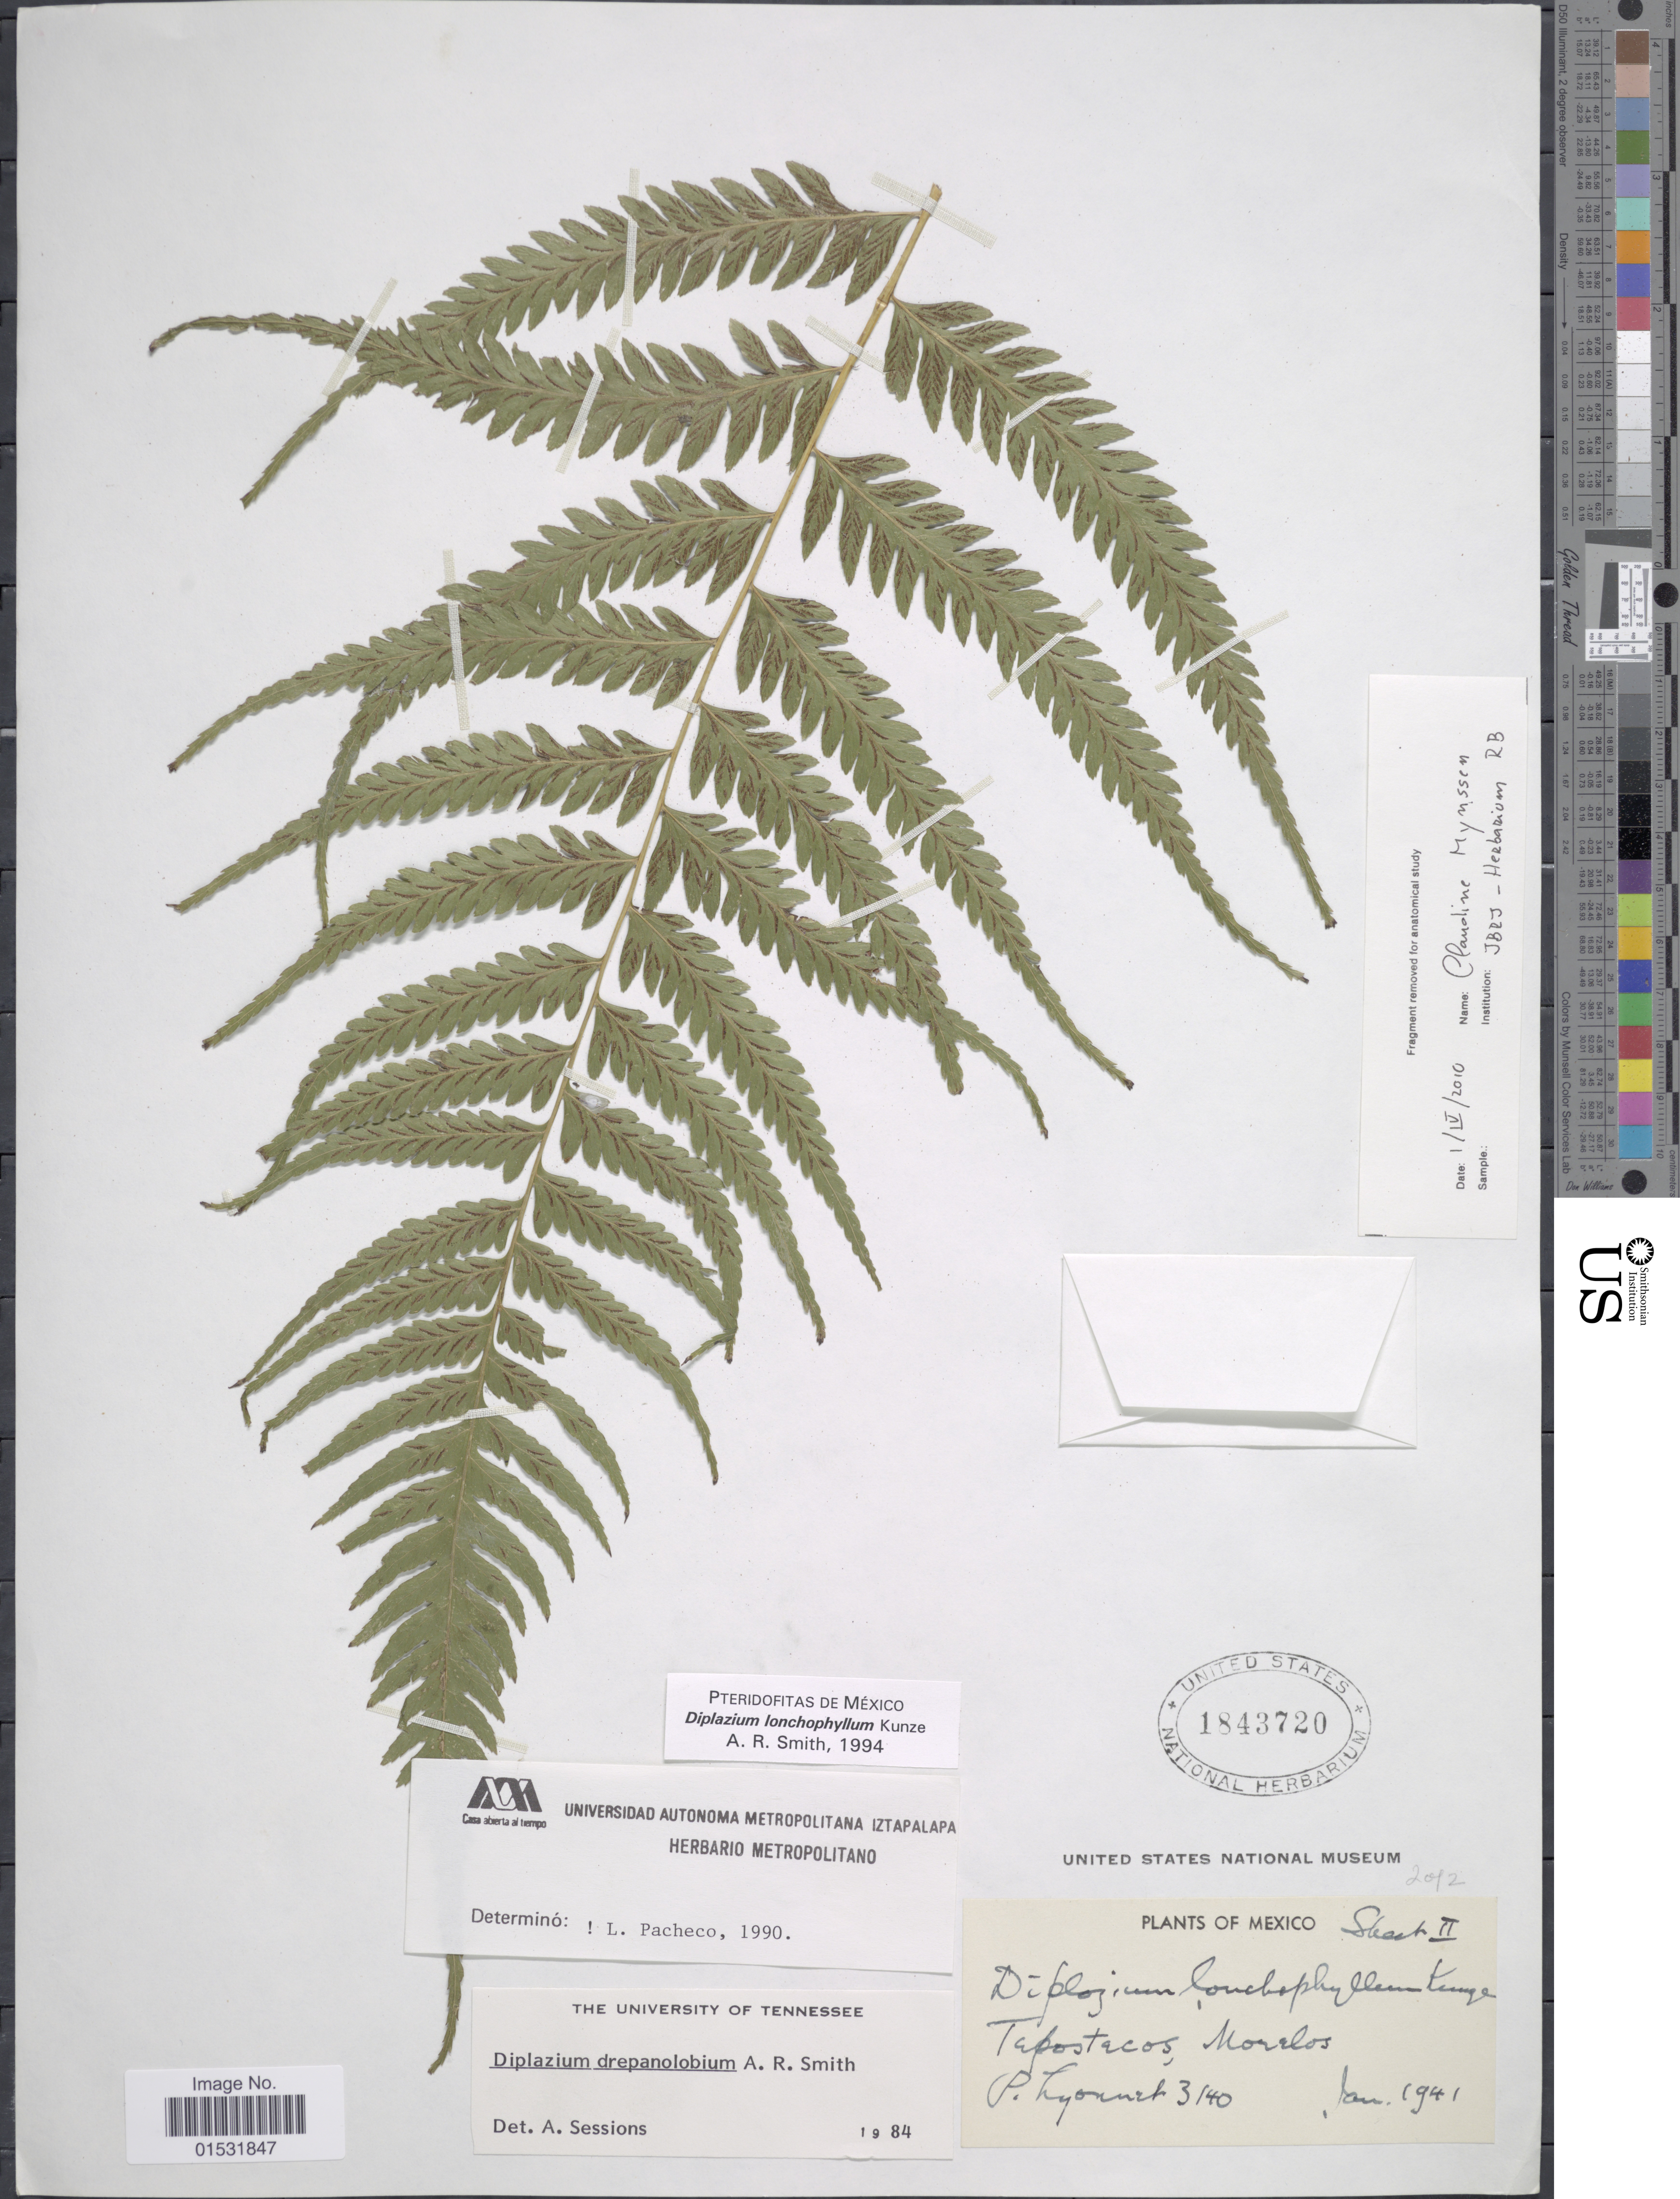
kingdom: Plantae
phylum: Tracheophyta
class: Polypodiopsida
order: Polypodiales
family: Athyriaceae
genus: Diplazium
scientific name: Diplazium lonchophyllum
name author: Kunze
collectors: P. Lyonnet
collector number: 3140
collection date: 1941-01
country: Mexico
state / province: Morelos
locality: Tepostacos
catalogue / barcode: US 1843720